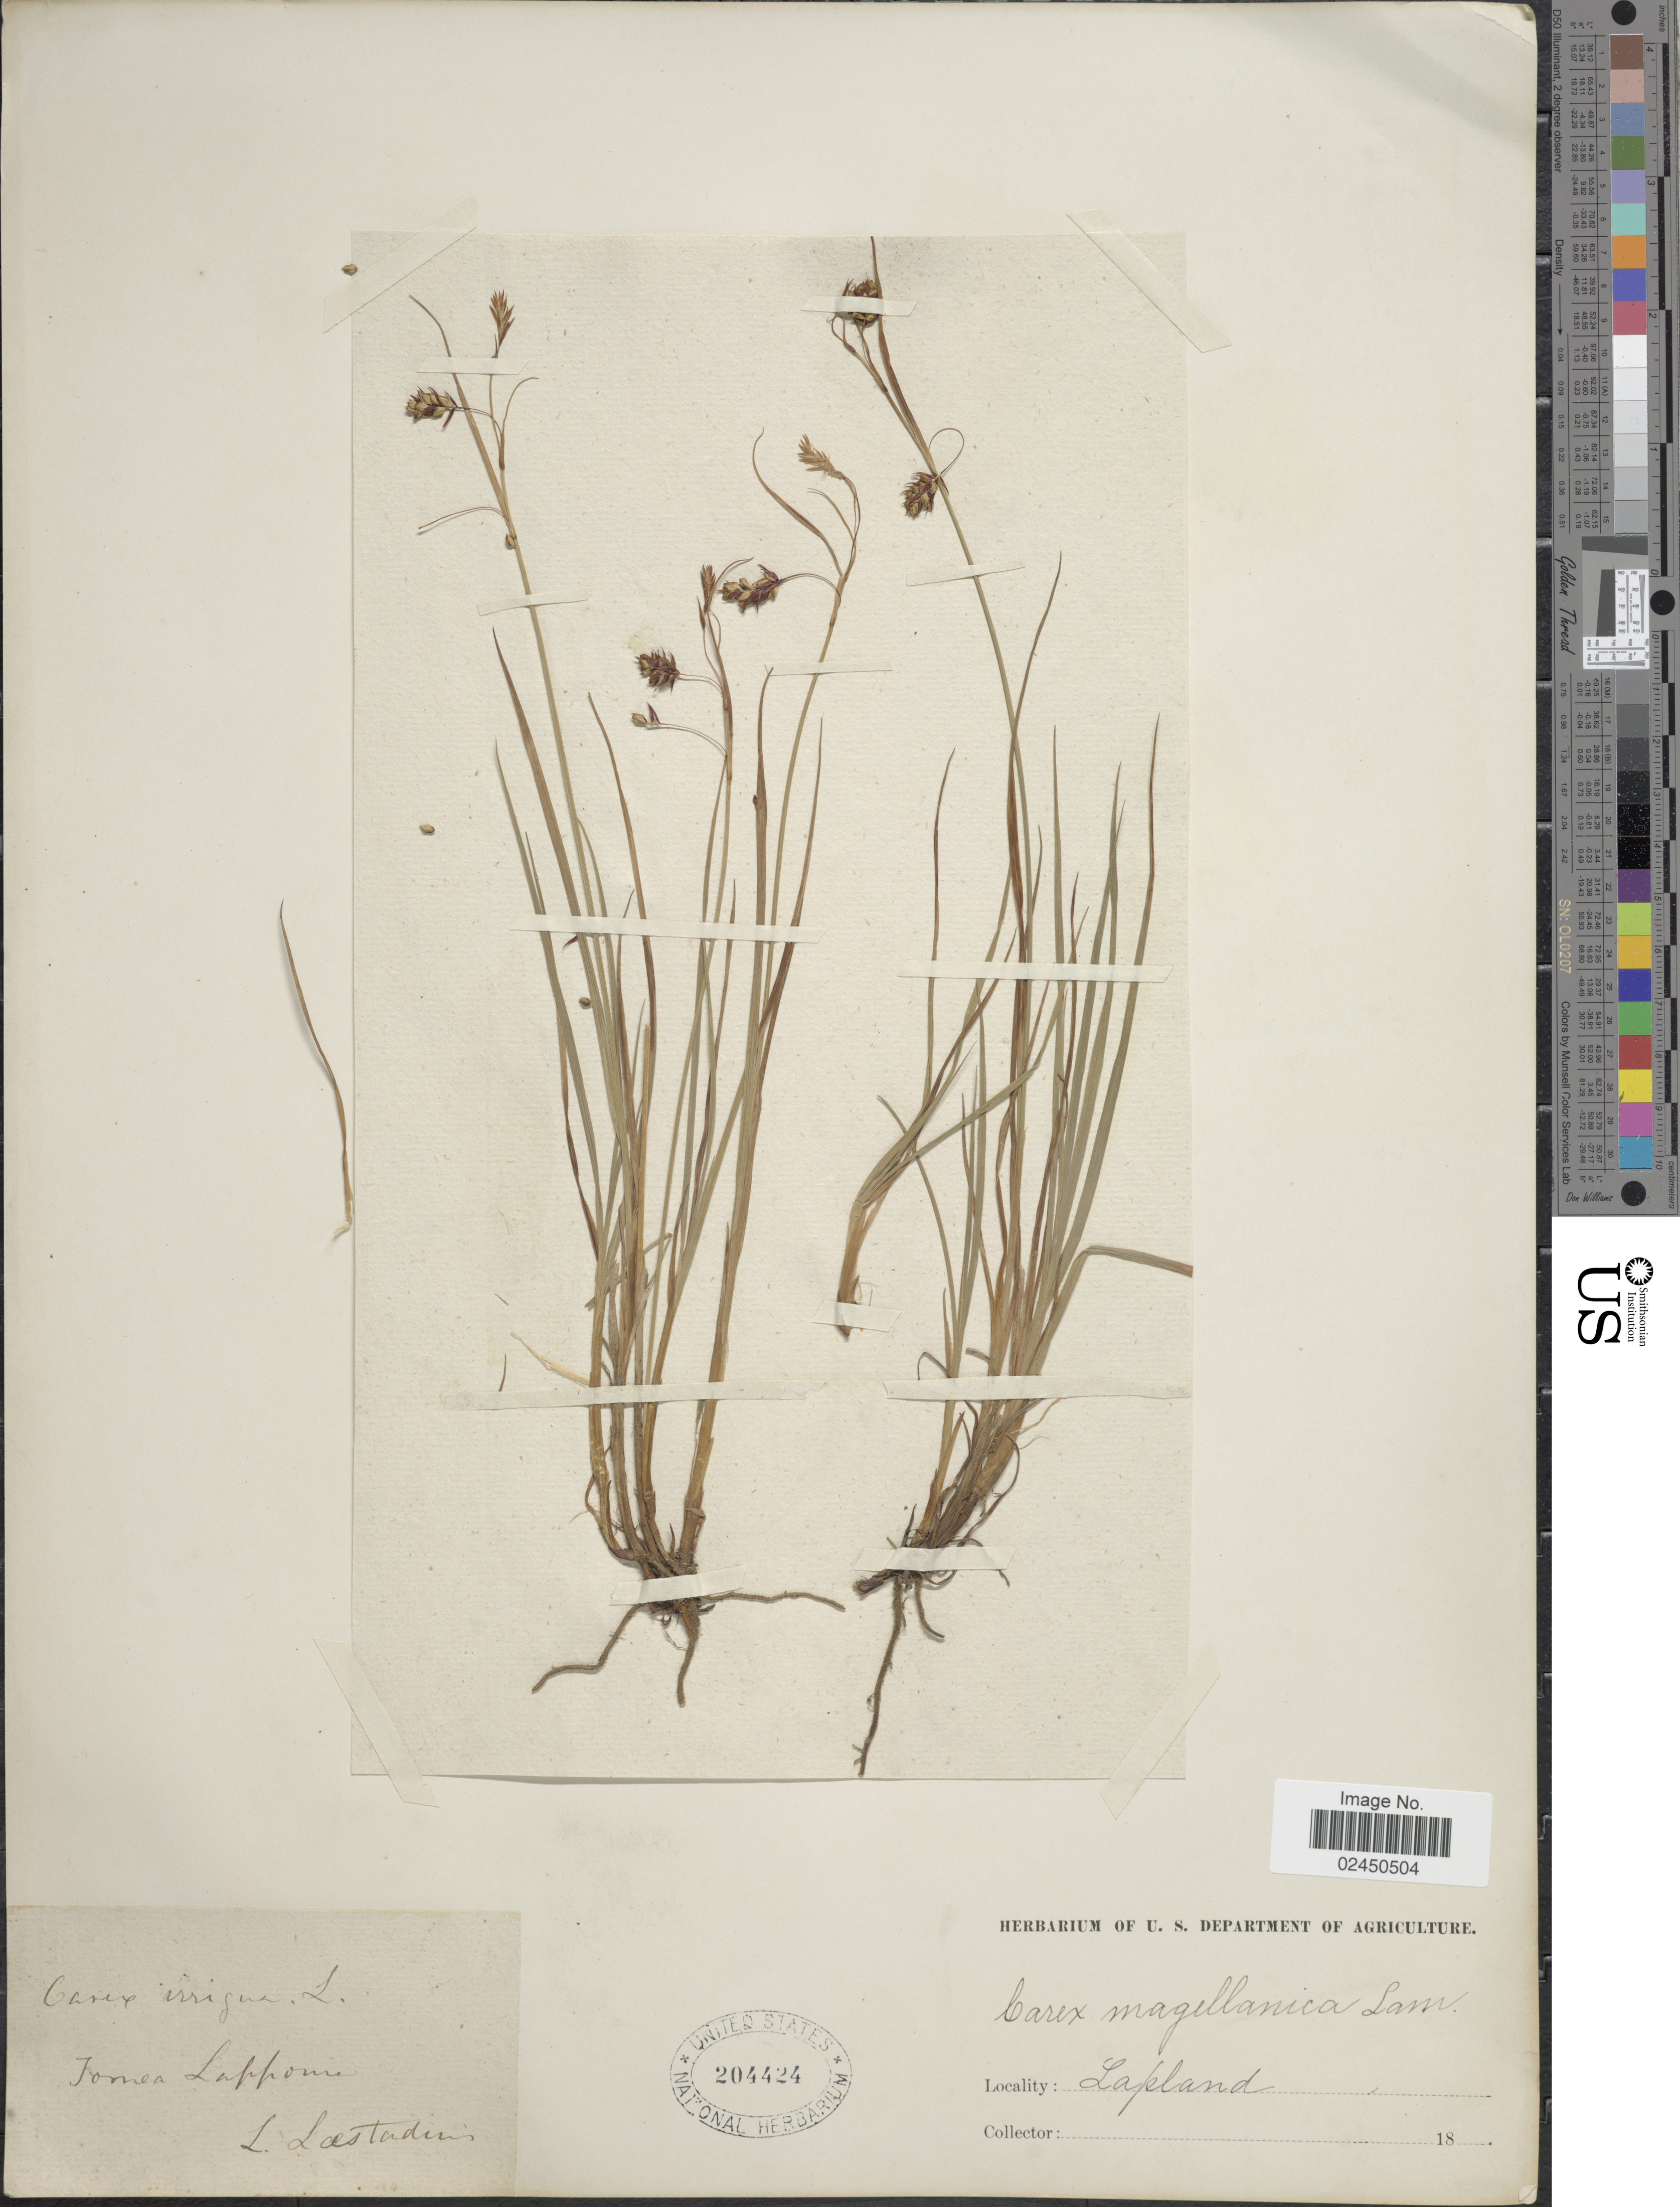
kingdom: Plantae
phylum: Tracheophyta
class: Liliopsida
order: Poales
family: Cyperaceae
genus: Carex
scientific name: Carex magellanica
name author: Lam.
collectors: L. L. Laestadius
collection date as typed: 18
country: Finland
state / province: Lappi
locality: Tomea Lappome. Lapland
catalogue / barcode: US 204424